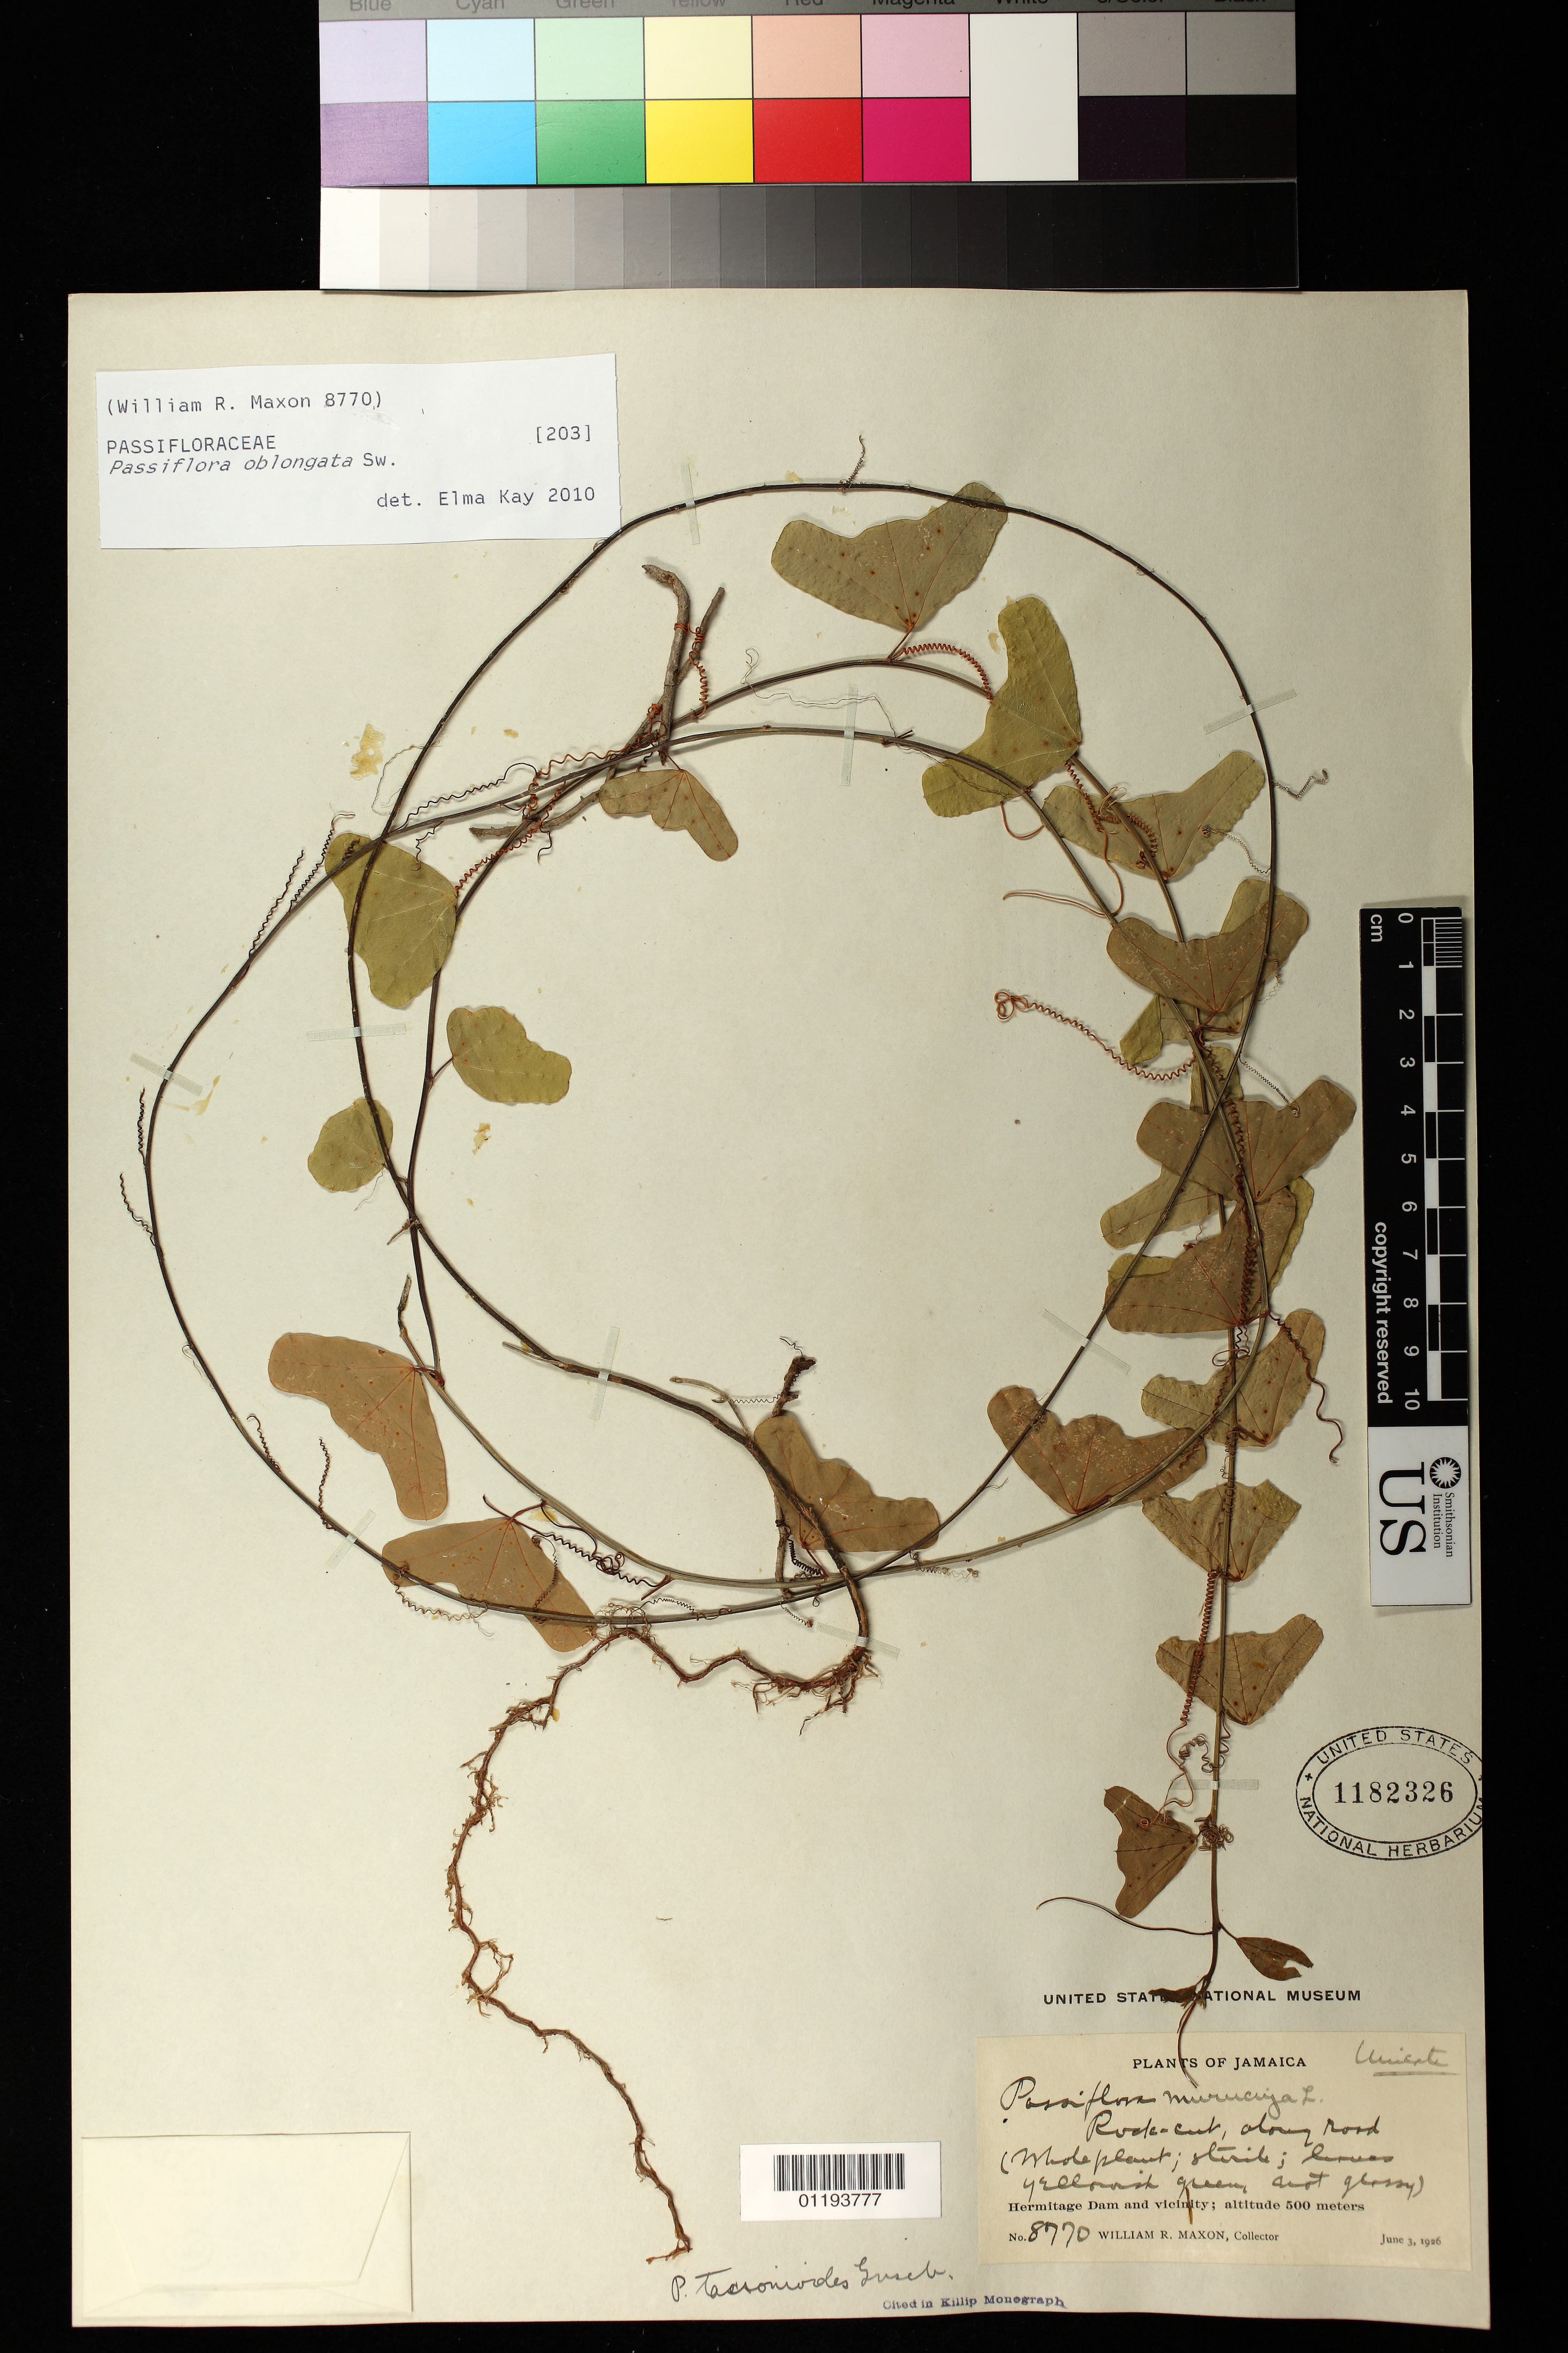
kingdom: Plantae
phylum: Tracheophyta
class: Magnoliopsida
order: Malpighiales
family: Passifloraceae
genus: Passiflora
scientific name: Passiflora oblongata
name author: Sw.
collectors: W. R. Maxon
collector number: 8770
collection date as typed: Jun 3 1926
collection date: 1926-06-03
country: Jamaica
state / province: Saint Andrew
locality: Hermitage Dam [Reservoir] and vicinity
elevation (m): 500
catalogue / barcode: US 1182326